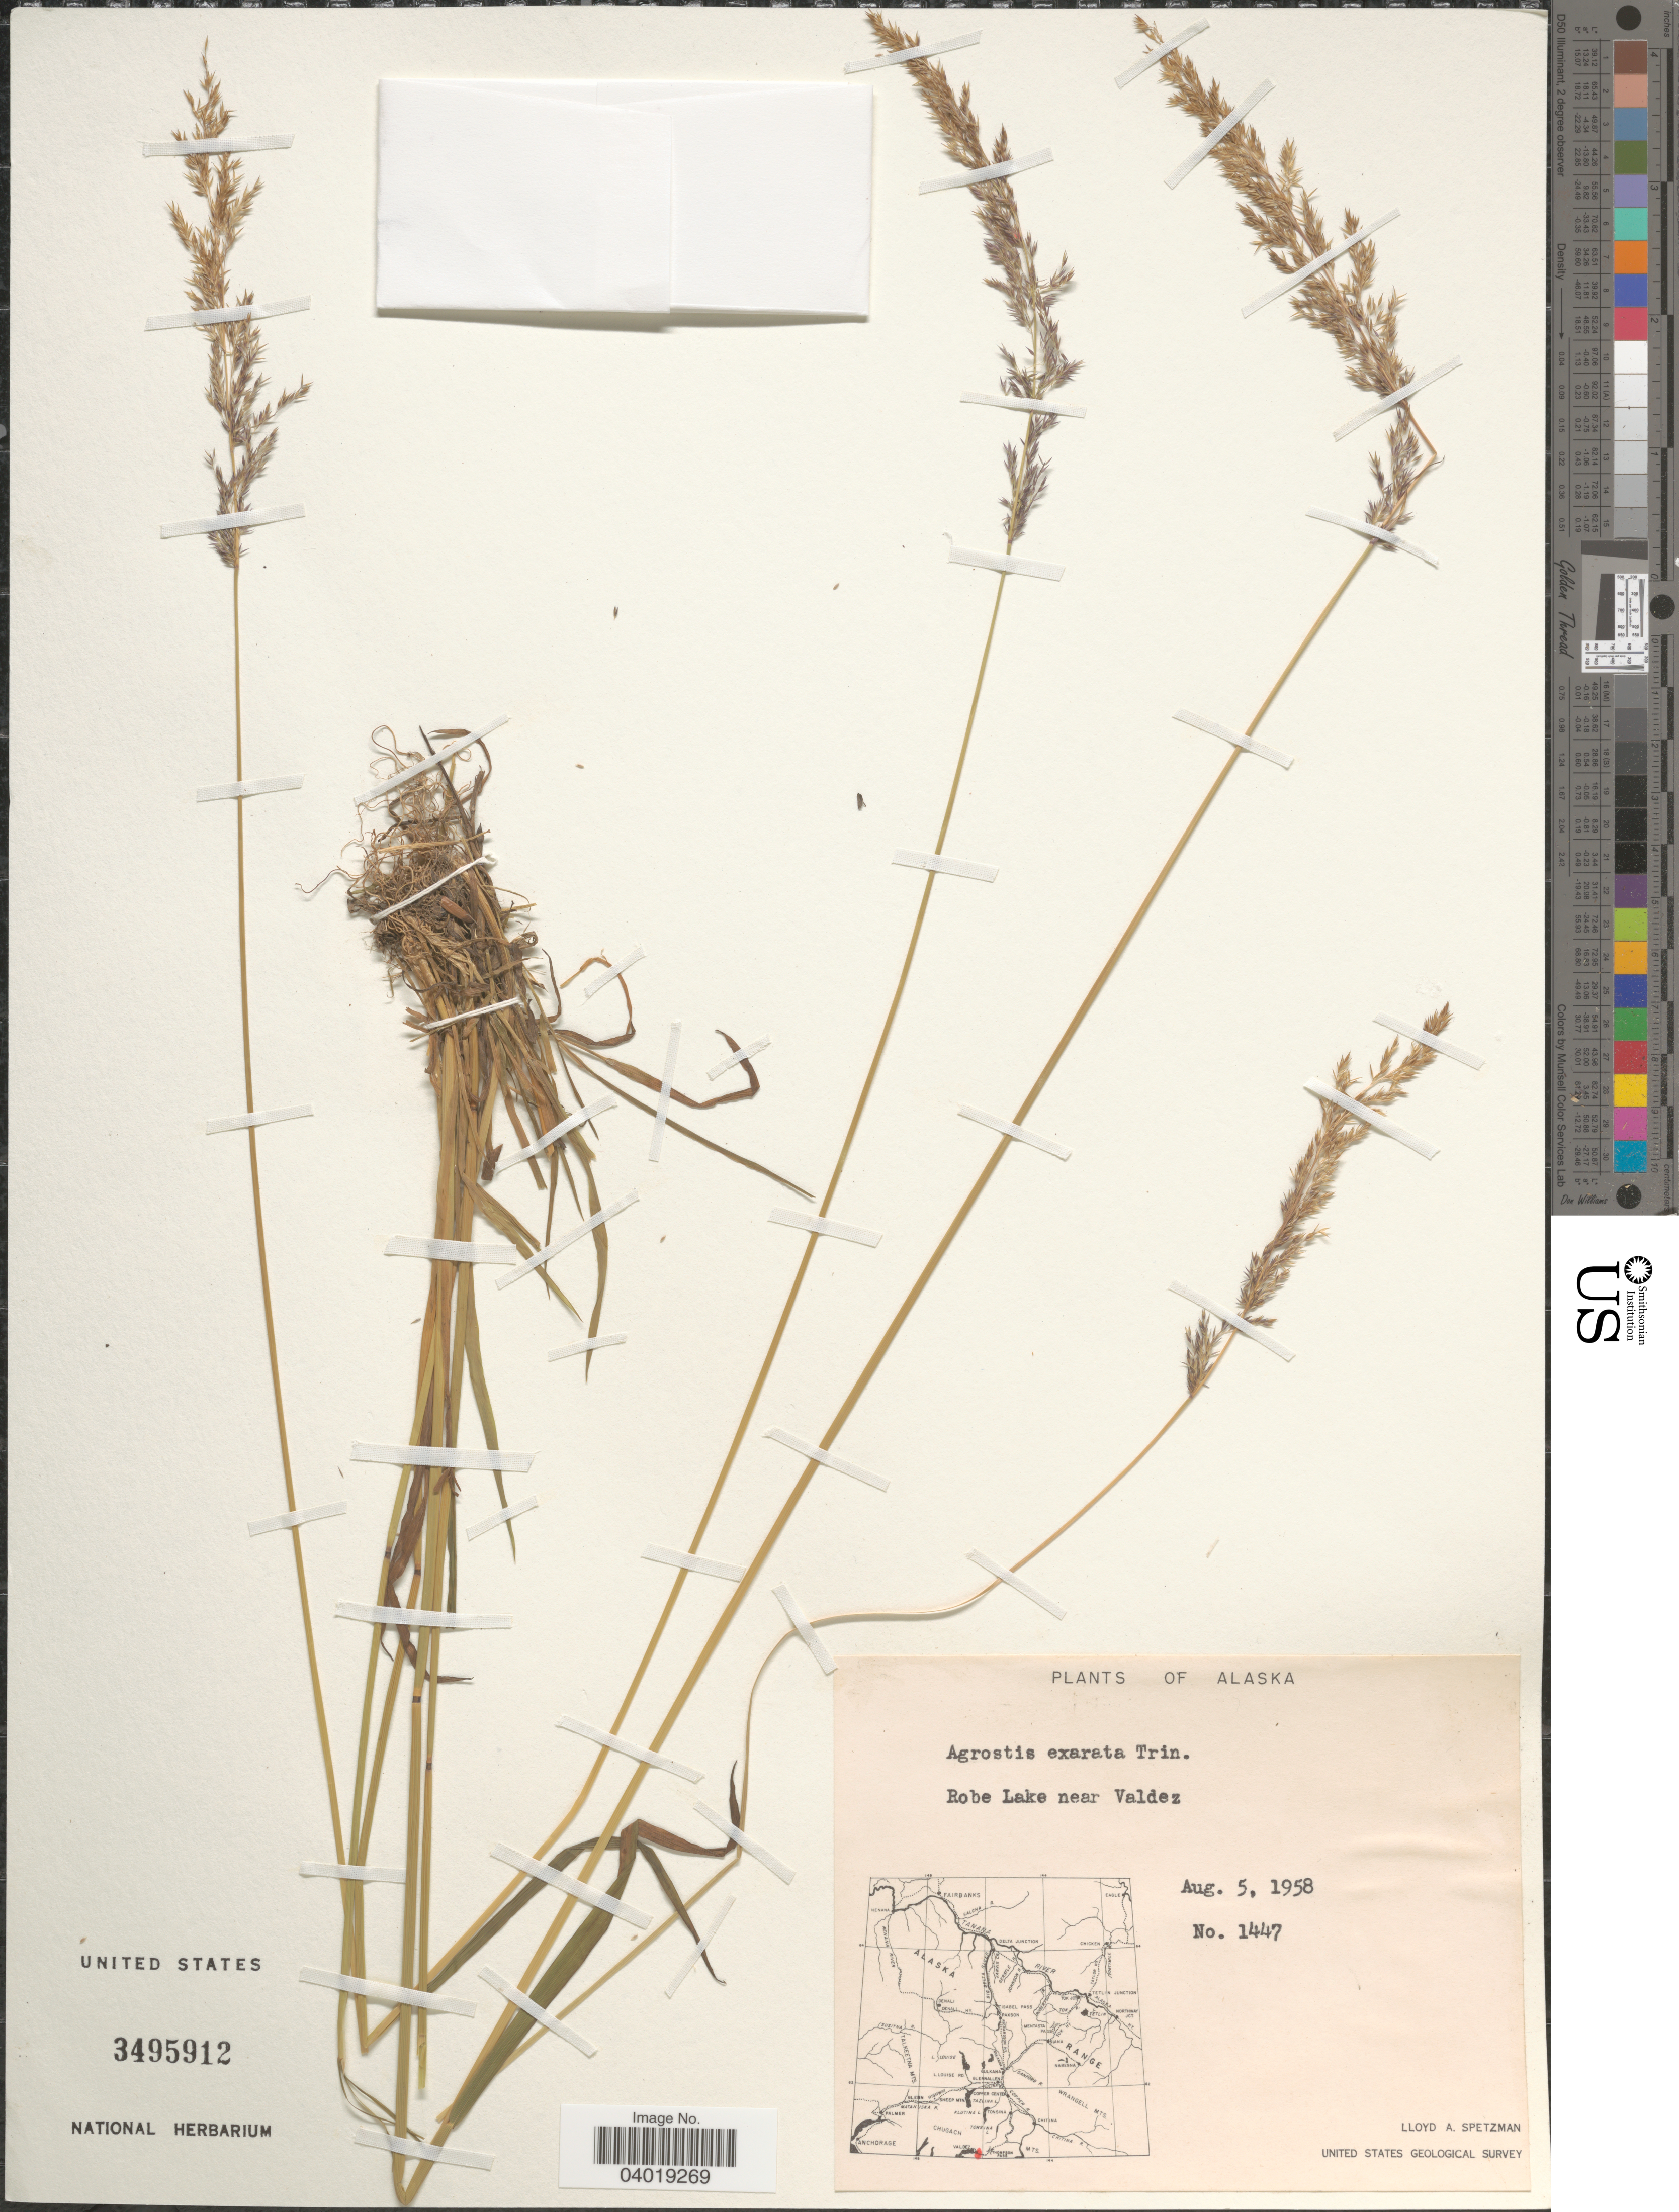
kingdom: Plantae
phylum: Tracheophyta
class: Liliopsida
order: Poales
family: Poaceae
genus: Agrostis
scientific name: Agrostis exarata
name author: Trin.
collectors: L. Spetzman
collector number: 1447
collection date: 1958-08-05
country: United States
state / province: Alaska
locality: Robe Lake near Valdez.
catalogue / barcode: US 3495912